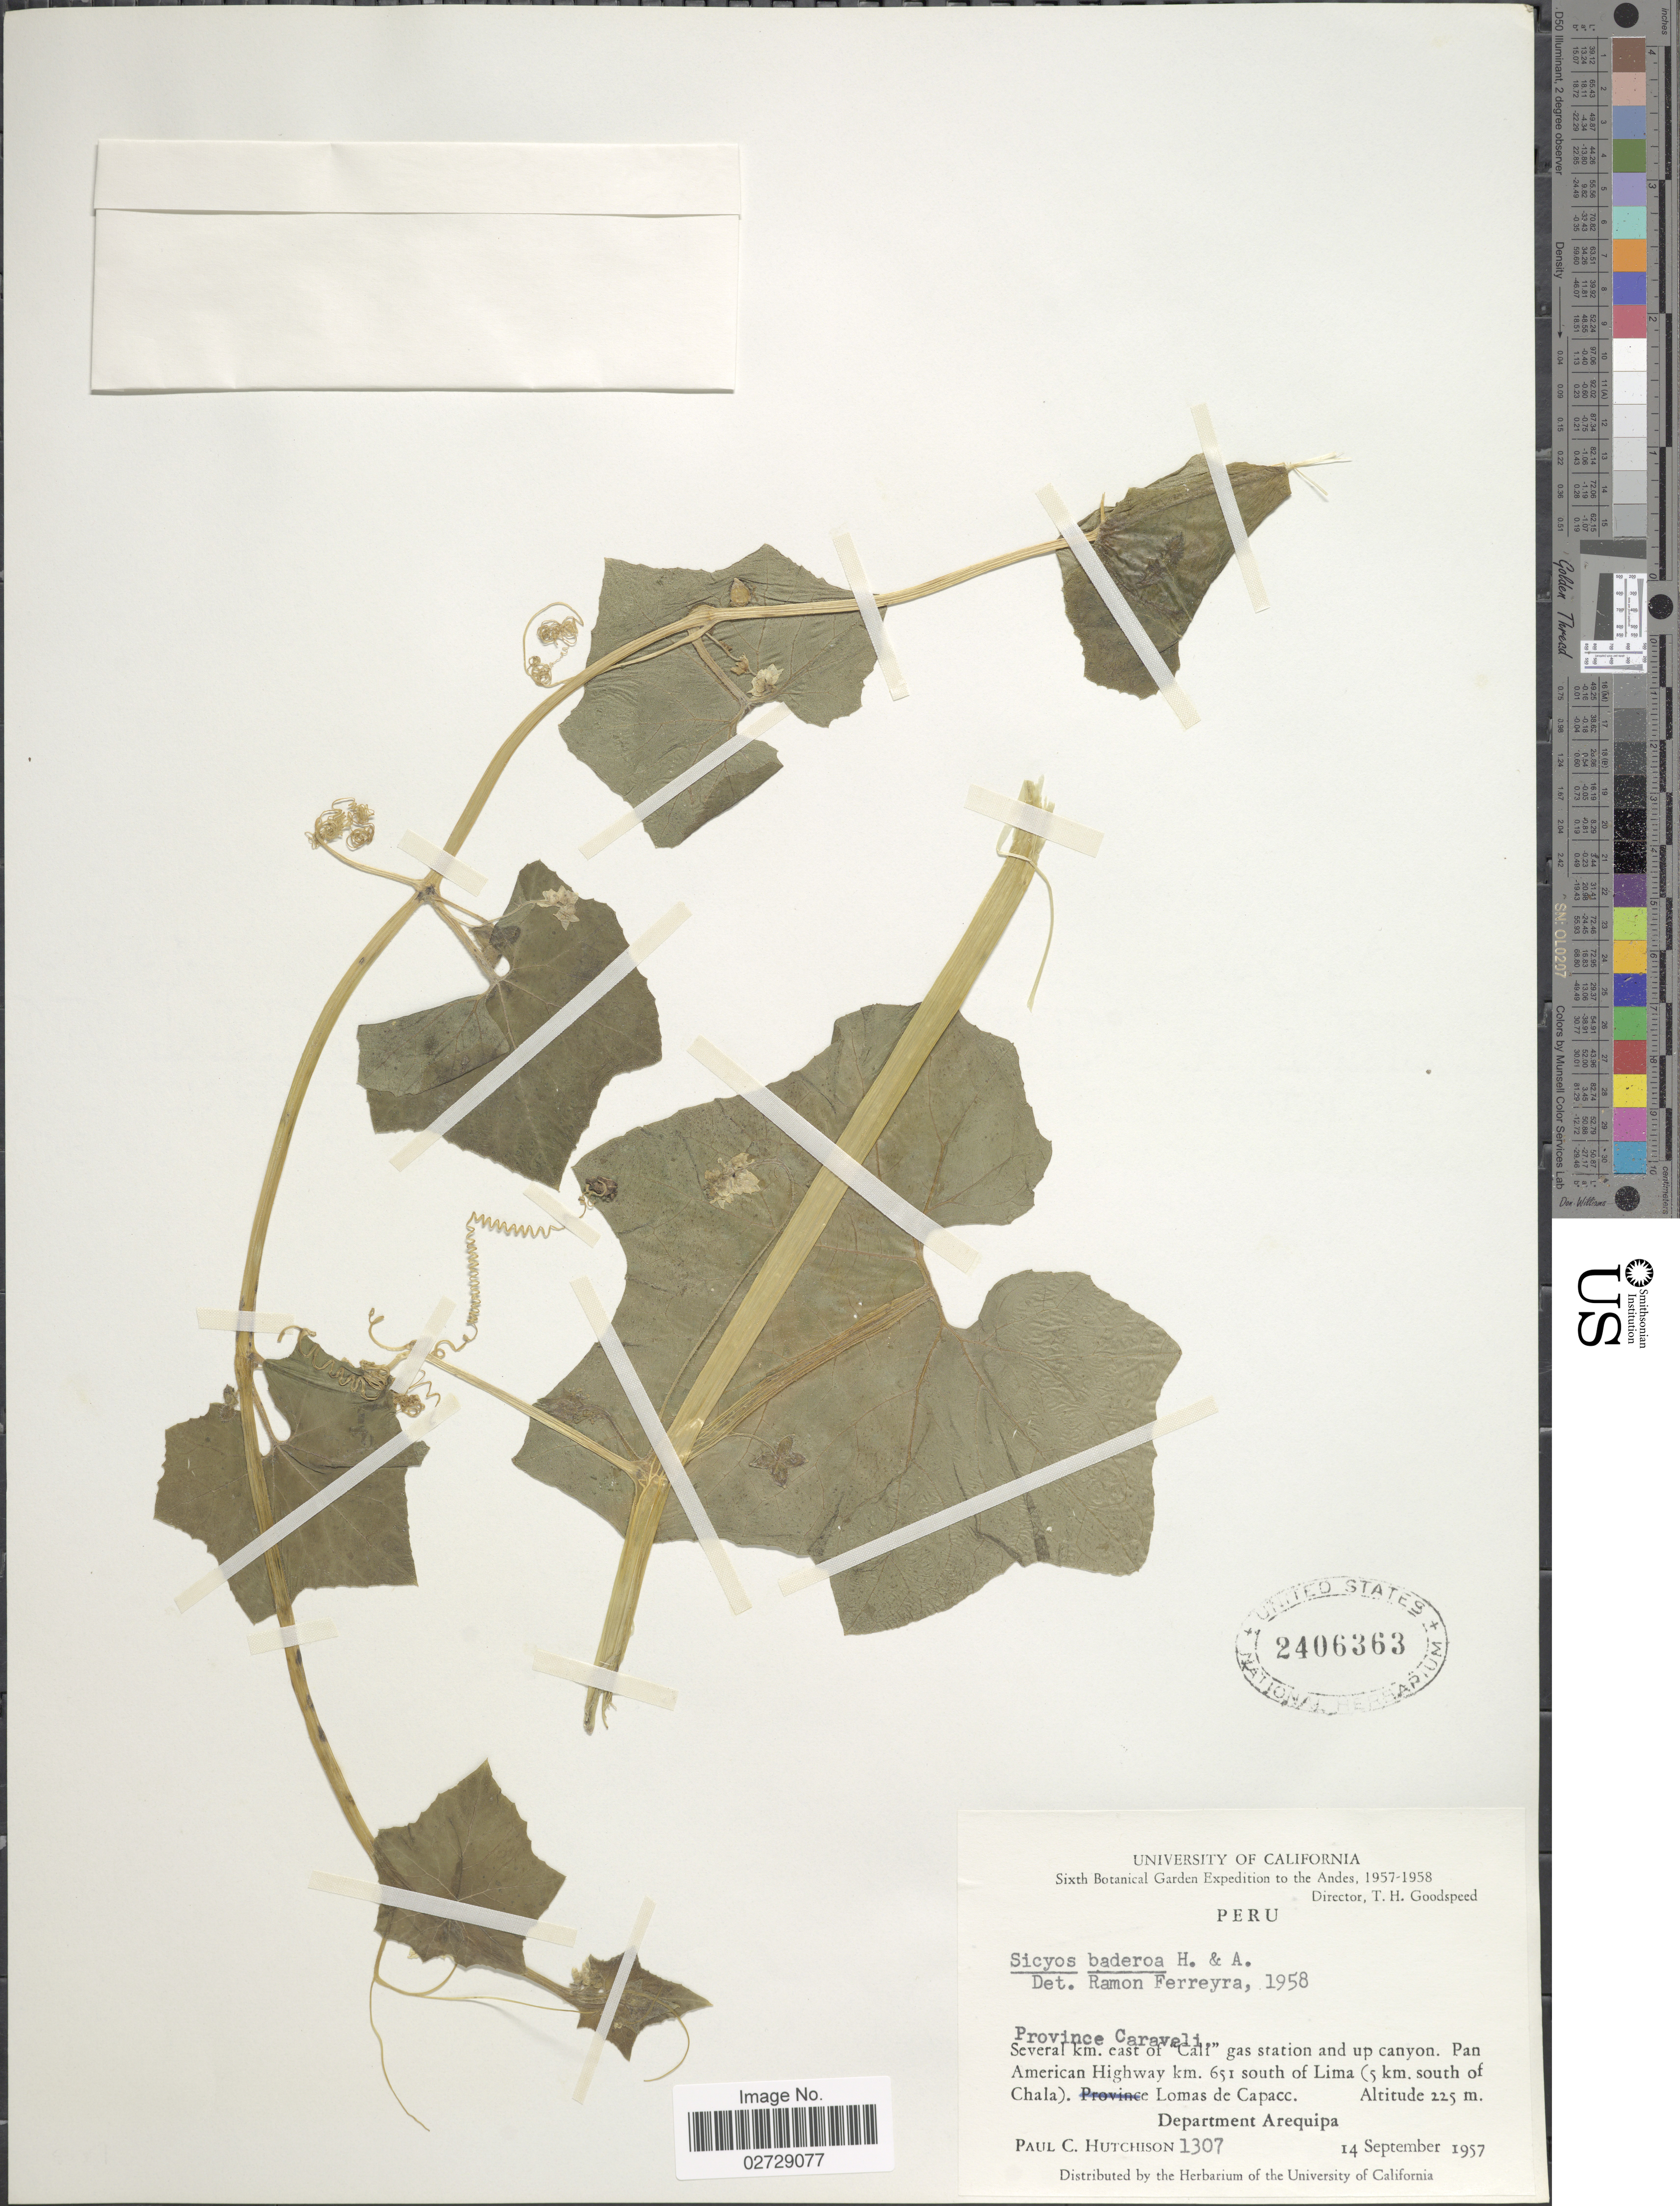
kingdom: Plantae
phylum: Tracheophyta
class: Magnoliopsida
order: Cucurbitales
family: Cucurbitaceae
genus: Sicyos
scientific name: Sicyos baderoa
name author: Hook. & Arn.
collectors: P. C. Hutchison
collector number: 1307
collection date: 1957-09-14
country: Peru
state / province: Arequipa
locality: The Andes, Province Caraveli, Several km east of Cali gas station and up canyon. Pan American Highway km 651 south of Kima (5 km south of Chala) Lomas de Capacc, Department Arequipa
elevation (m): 225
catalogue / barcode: US 2406363